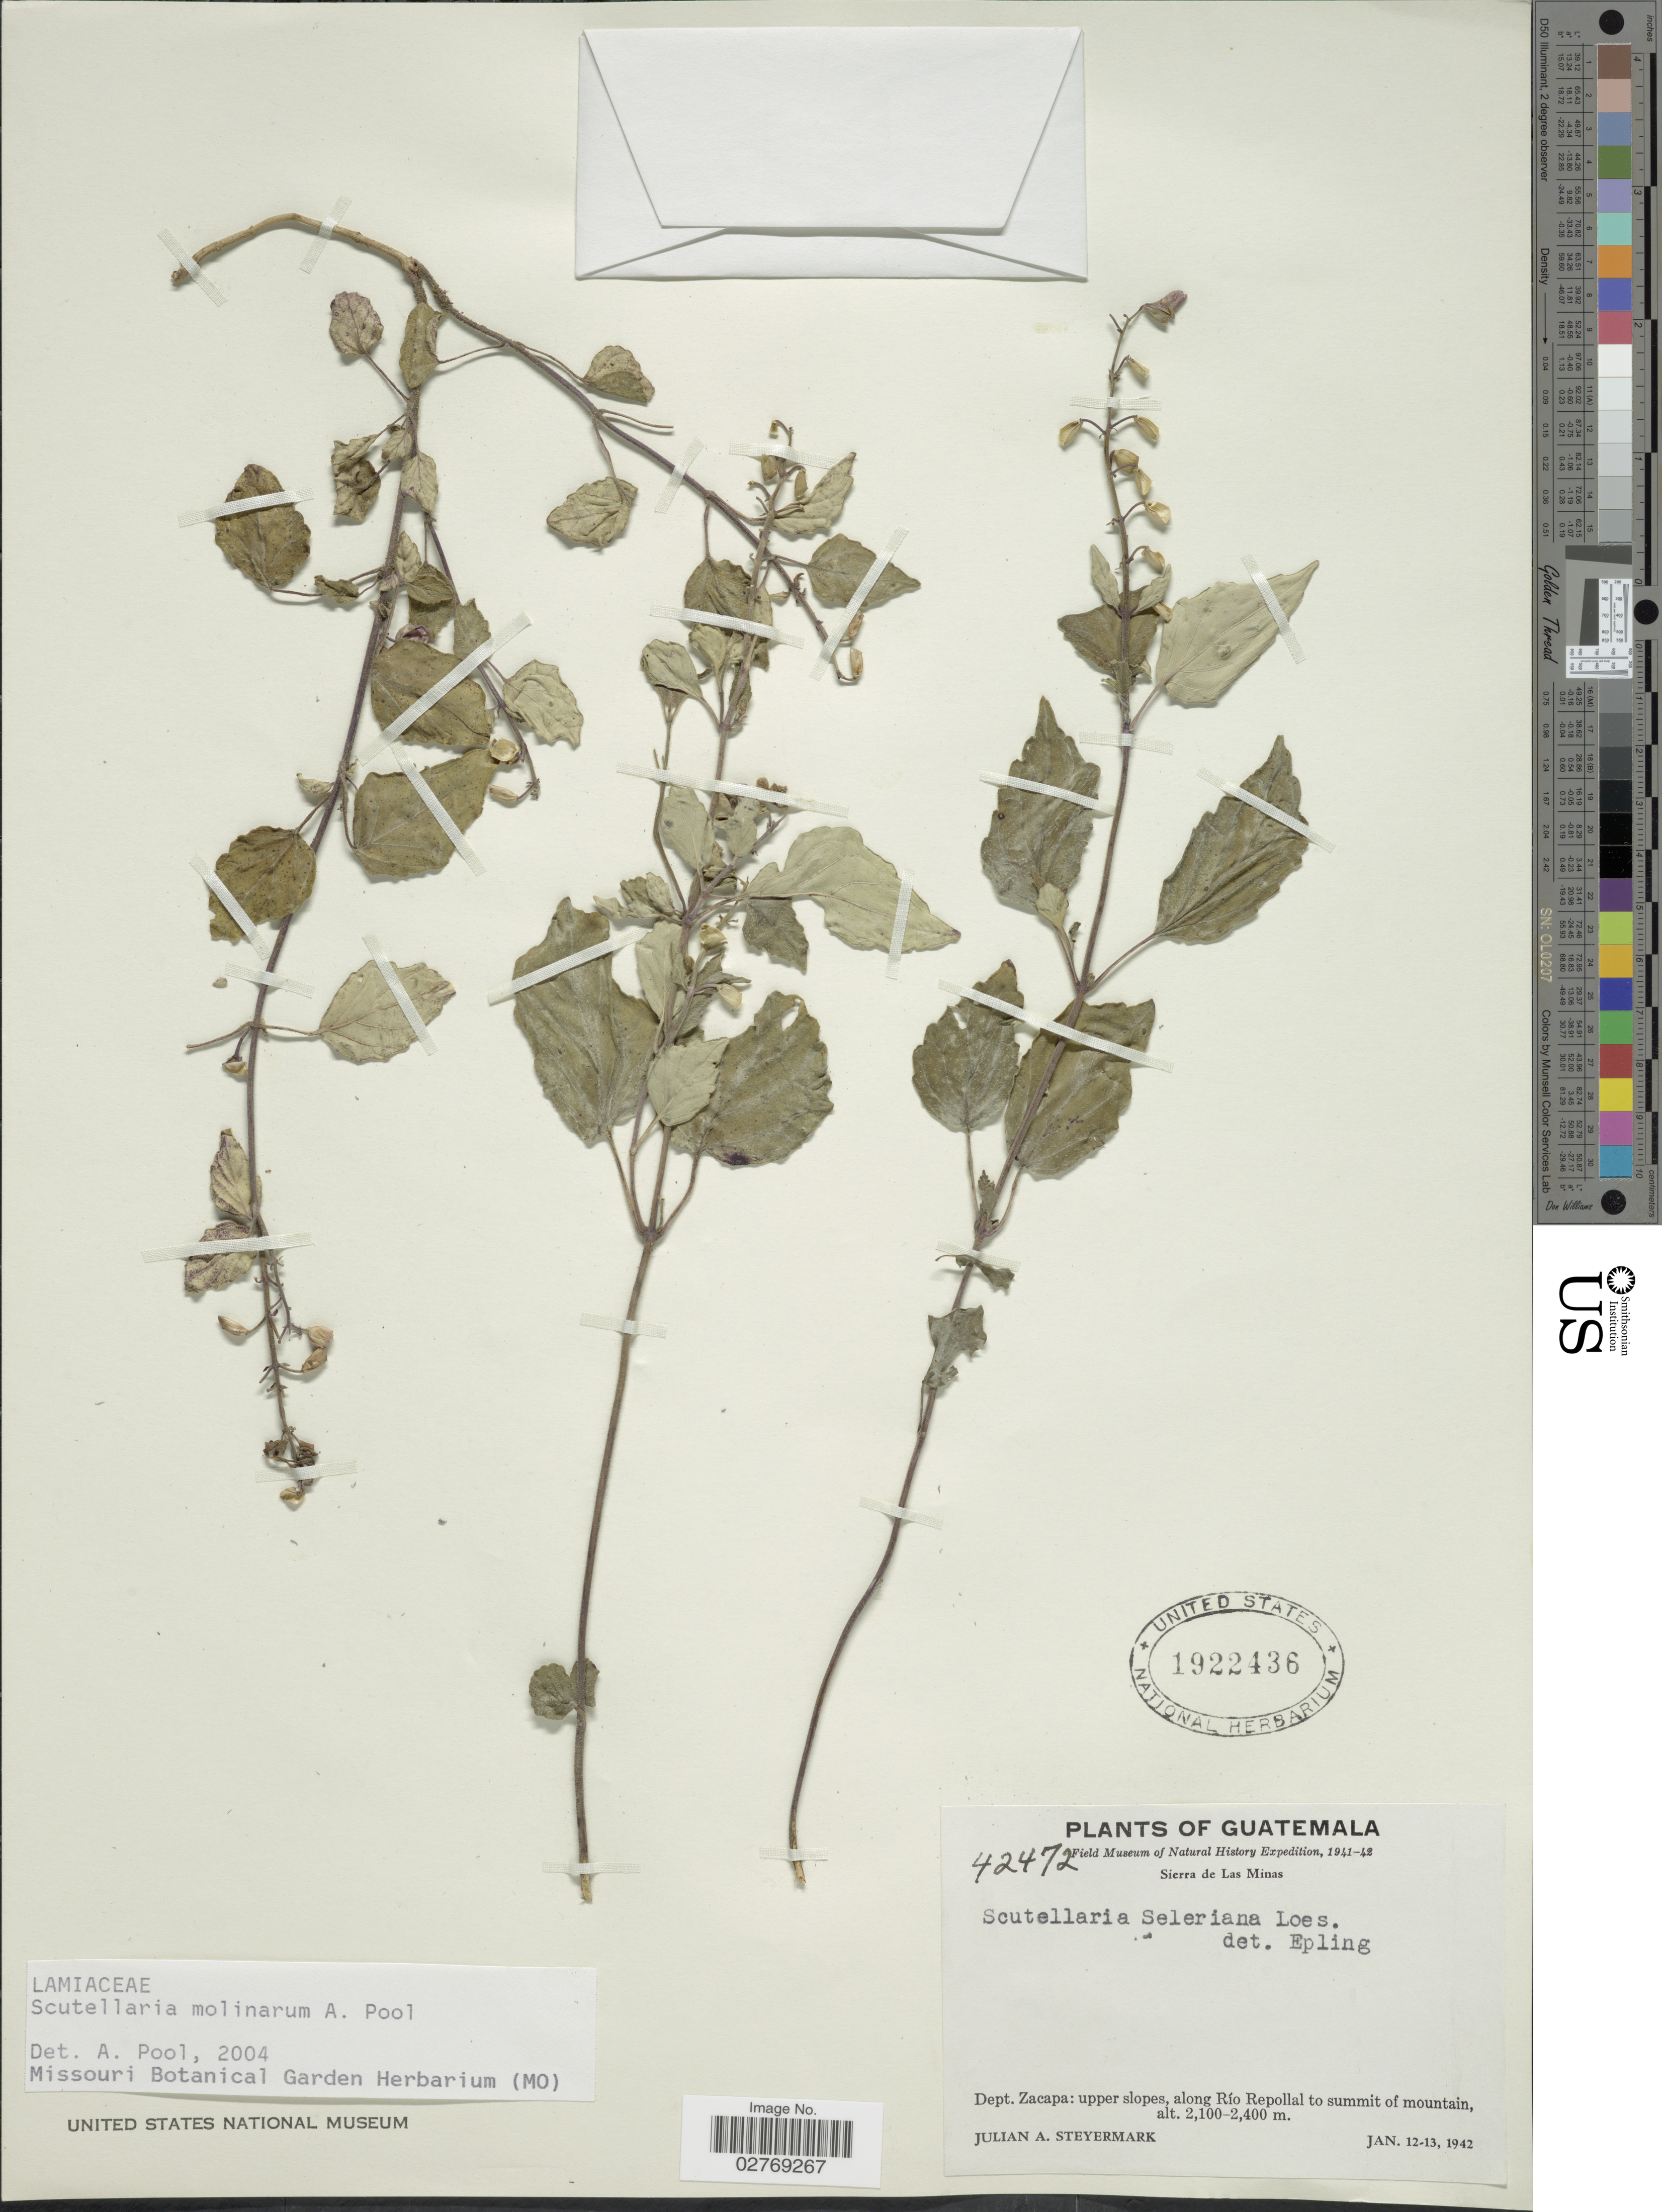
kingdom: Plantae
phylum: Tracheophyta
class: Magnoliopsida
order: Lamiales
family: Lamiaceae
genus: Scutellaria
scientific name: Scutellaria molinarum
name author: A. Pool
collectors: J. Steyermark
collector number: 42472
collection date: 1942-01-12/1942-01-13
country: Guatemala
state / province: Zacapa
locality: Sierra de Las Minas. Dept. Zacapa: upper slopes, along Río Repollal to summit of mountain.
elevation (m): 2100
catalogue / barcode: US 1922436